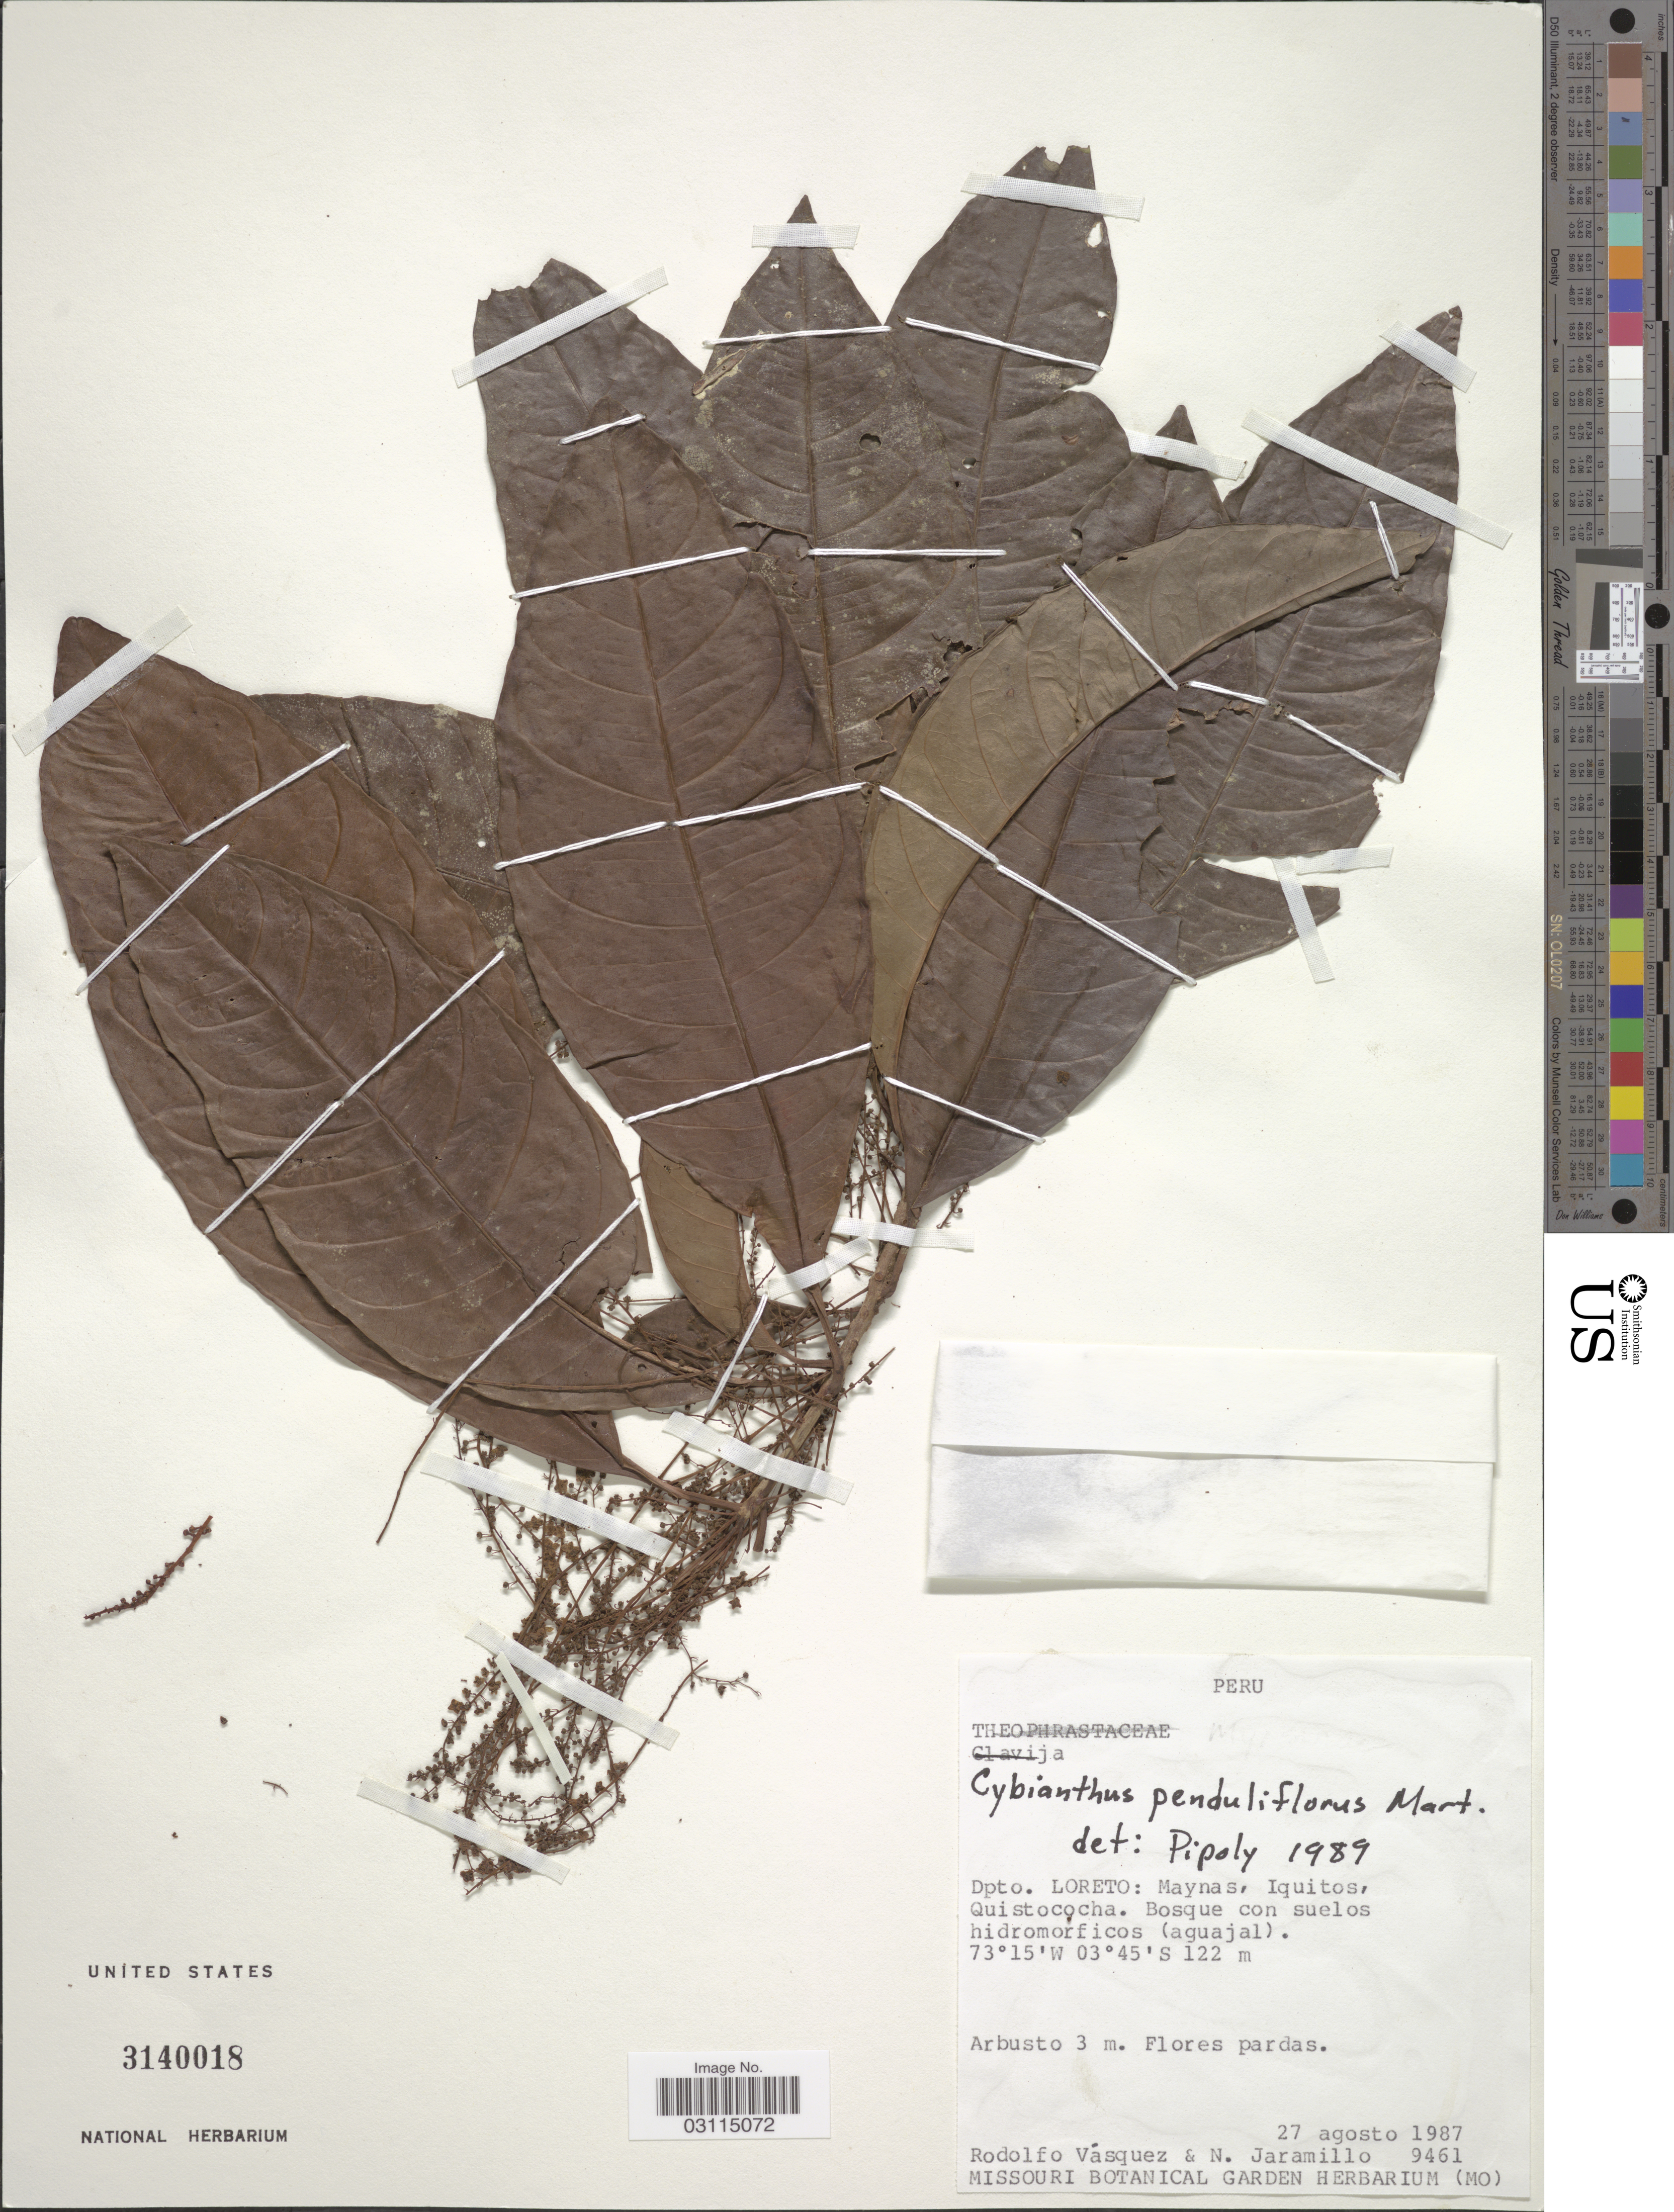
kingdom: Plantae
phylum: Tracheophyta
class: Magnoliopsida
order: Ericales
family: Primulaceae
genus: Cybianthus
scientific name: Cybianthus penduliflorus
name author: Mart.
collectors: R. Vásquez & N. Jaramillo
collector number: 9461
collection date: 1987-08-27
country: Peru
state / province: Loreto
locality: Dpto. Loreto: Maynas, Iquitos, Quistococha.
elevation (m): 122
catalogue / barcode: US 3140018